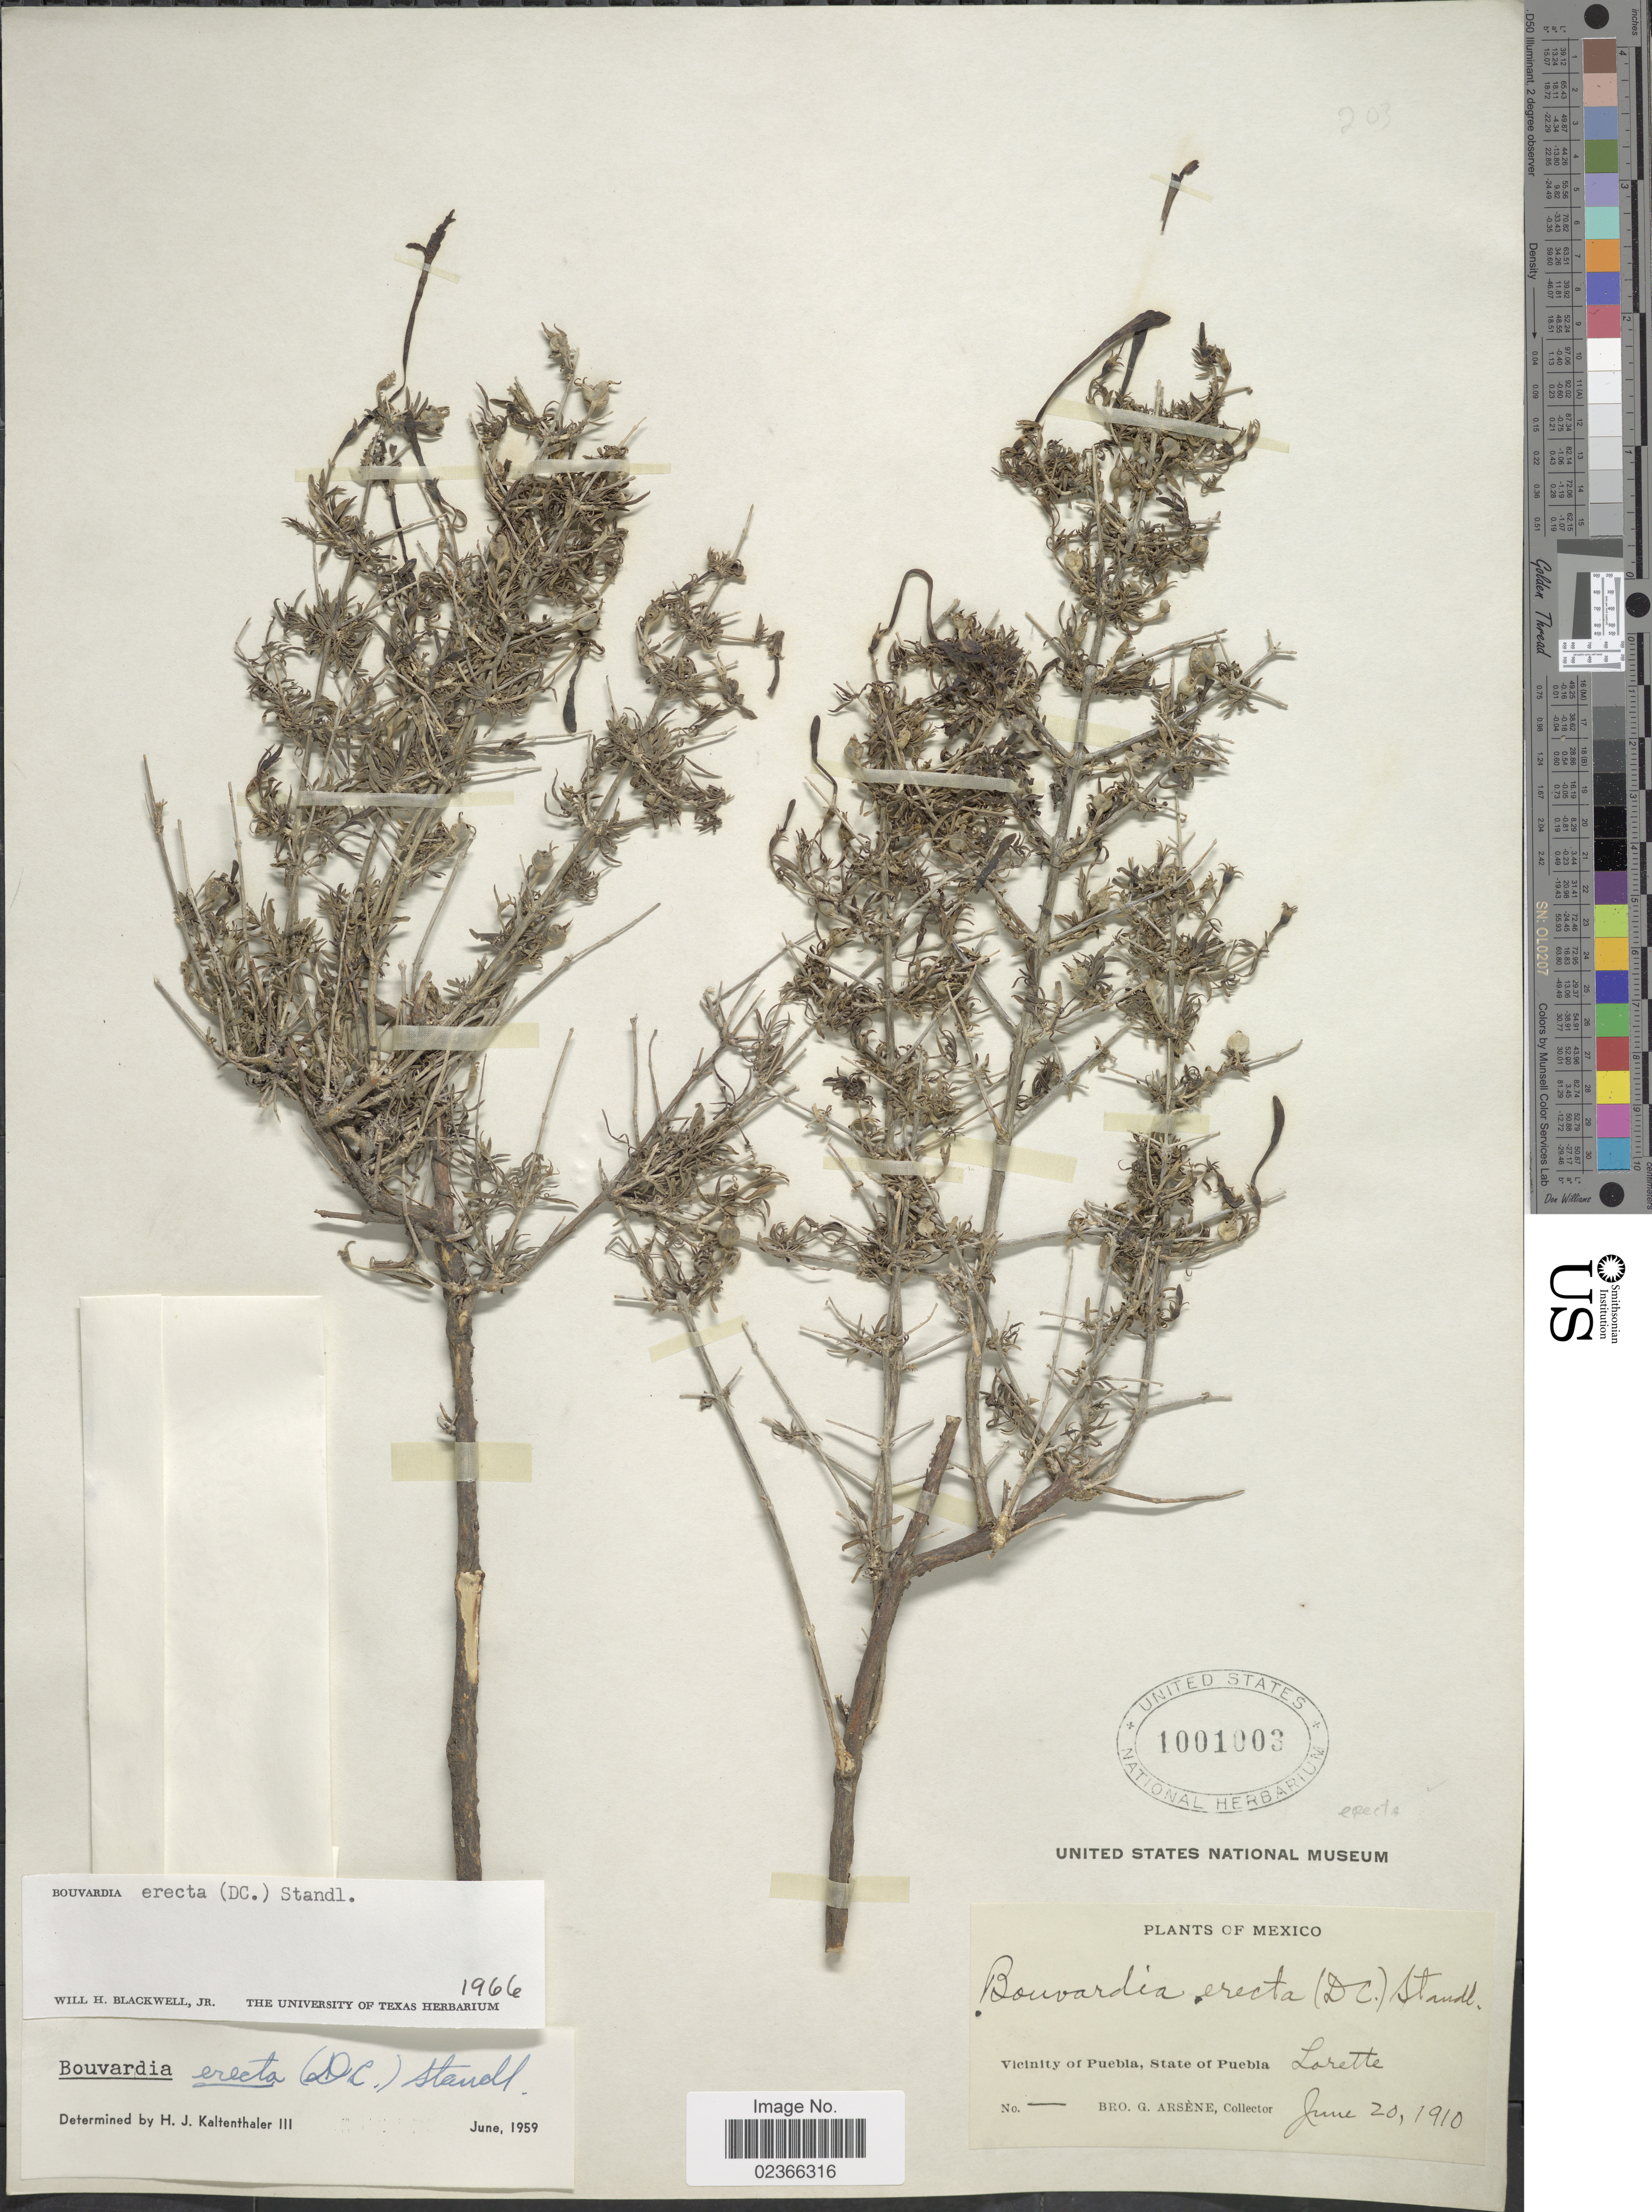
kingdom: Plantae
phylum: Tracheophyta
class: Magnoliopsida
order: Gentianales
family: Rubiaceae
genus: Bouvardia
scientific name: Bouvardia erecta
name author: (DC.) Standl.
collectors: Bro. G. Arsène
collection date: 1910-06-20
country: Mexico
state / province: Puebla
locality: Vicinity of Puebla, State of Puebla. Lorette.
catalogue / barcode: US 1001003